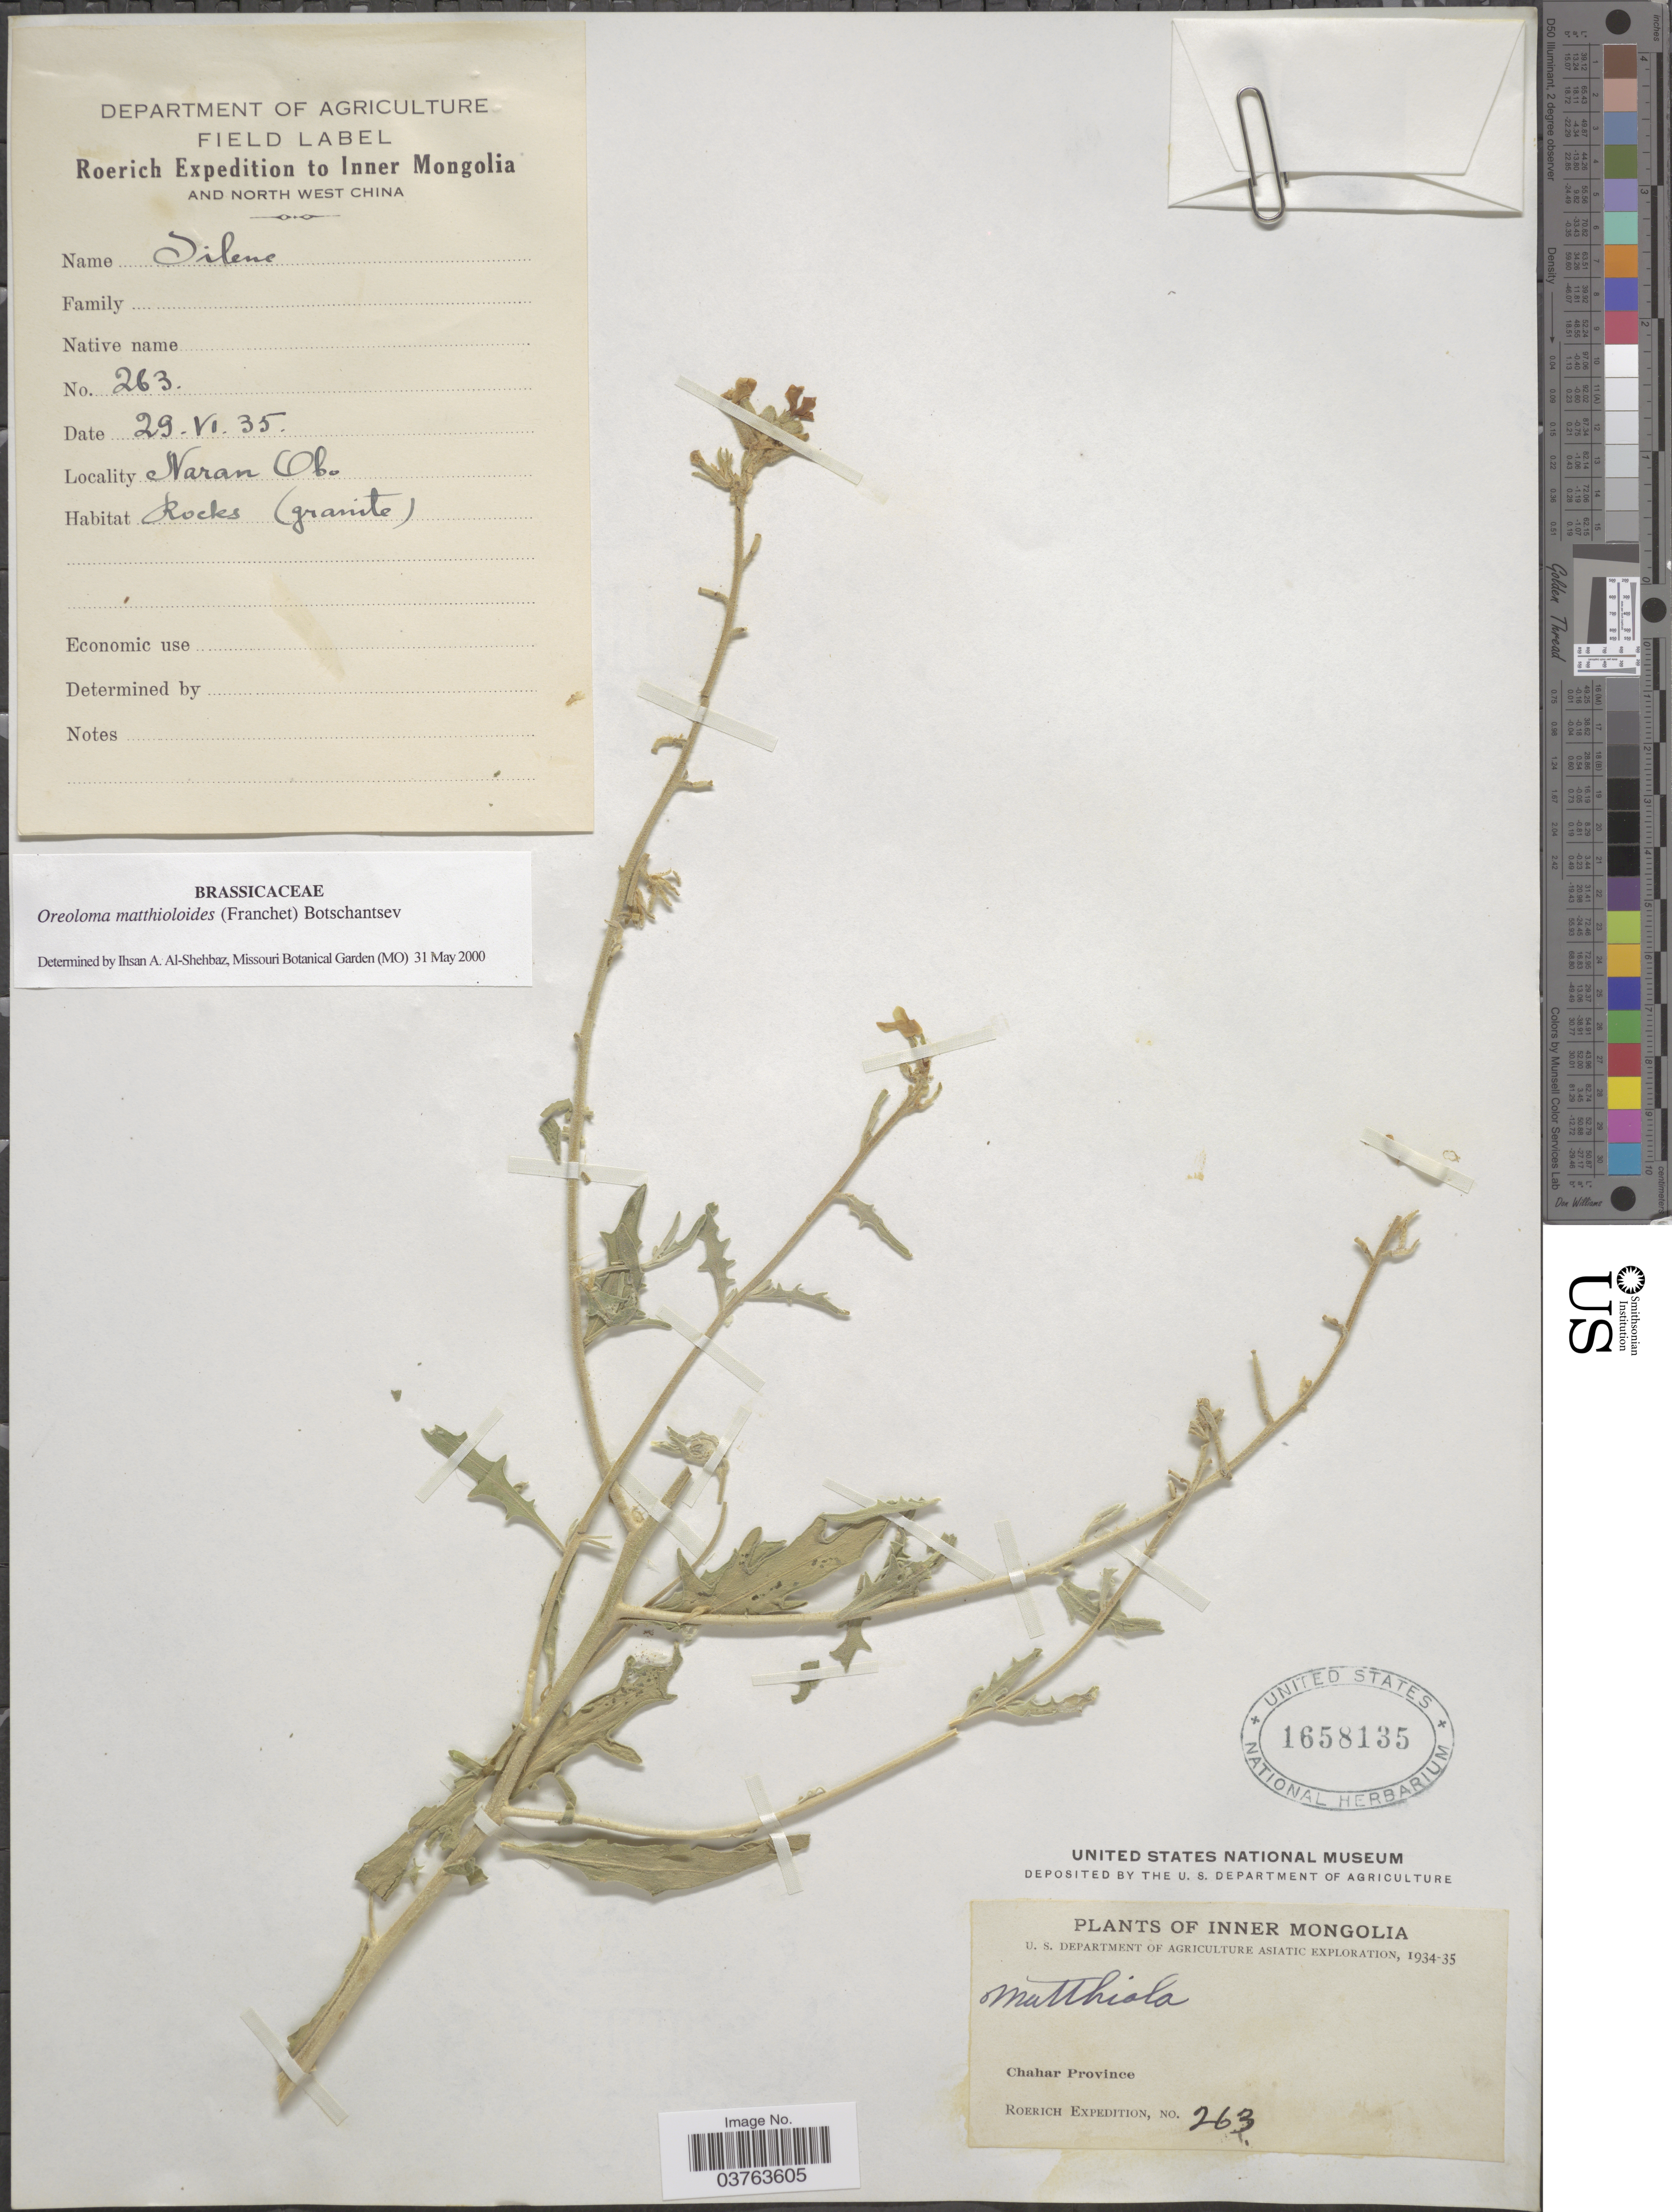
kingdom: Plantae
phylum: Tracheophyta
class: Magnoliopsida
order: Brassicales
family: Brassicaceae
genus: Oreoloma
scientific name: Oreoloma matthioloides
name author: (Franch.) Botsch.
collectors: Roerich Expedition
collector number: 263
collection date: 1935-06-29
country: China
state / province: Nei Monggol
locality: Chahar Province. Inner Mongolia and north west China. Naran Obo.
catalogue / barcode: US 1658135